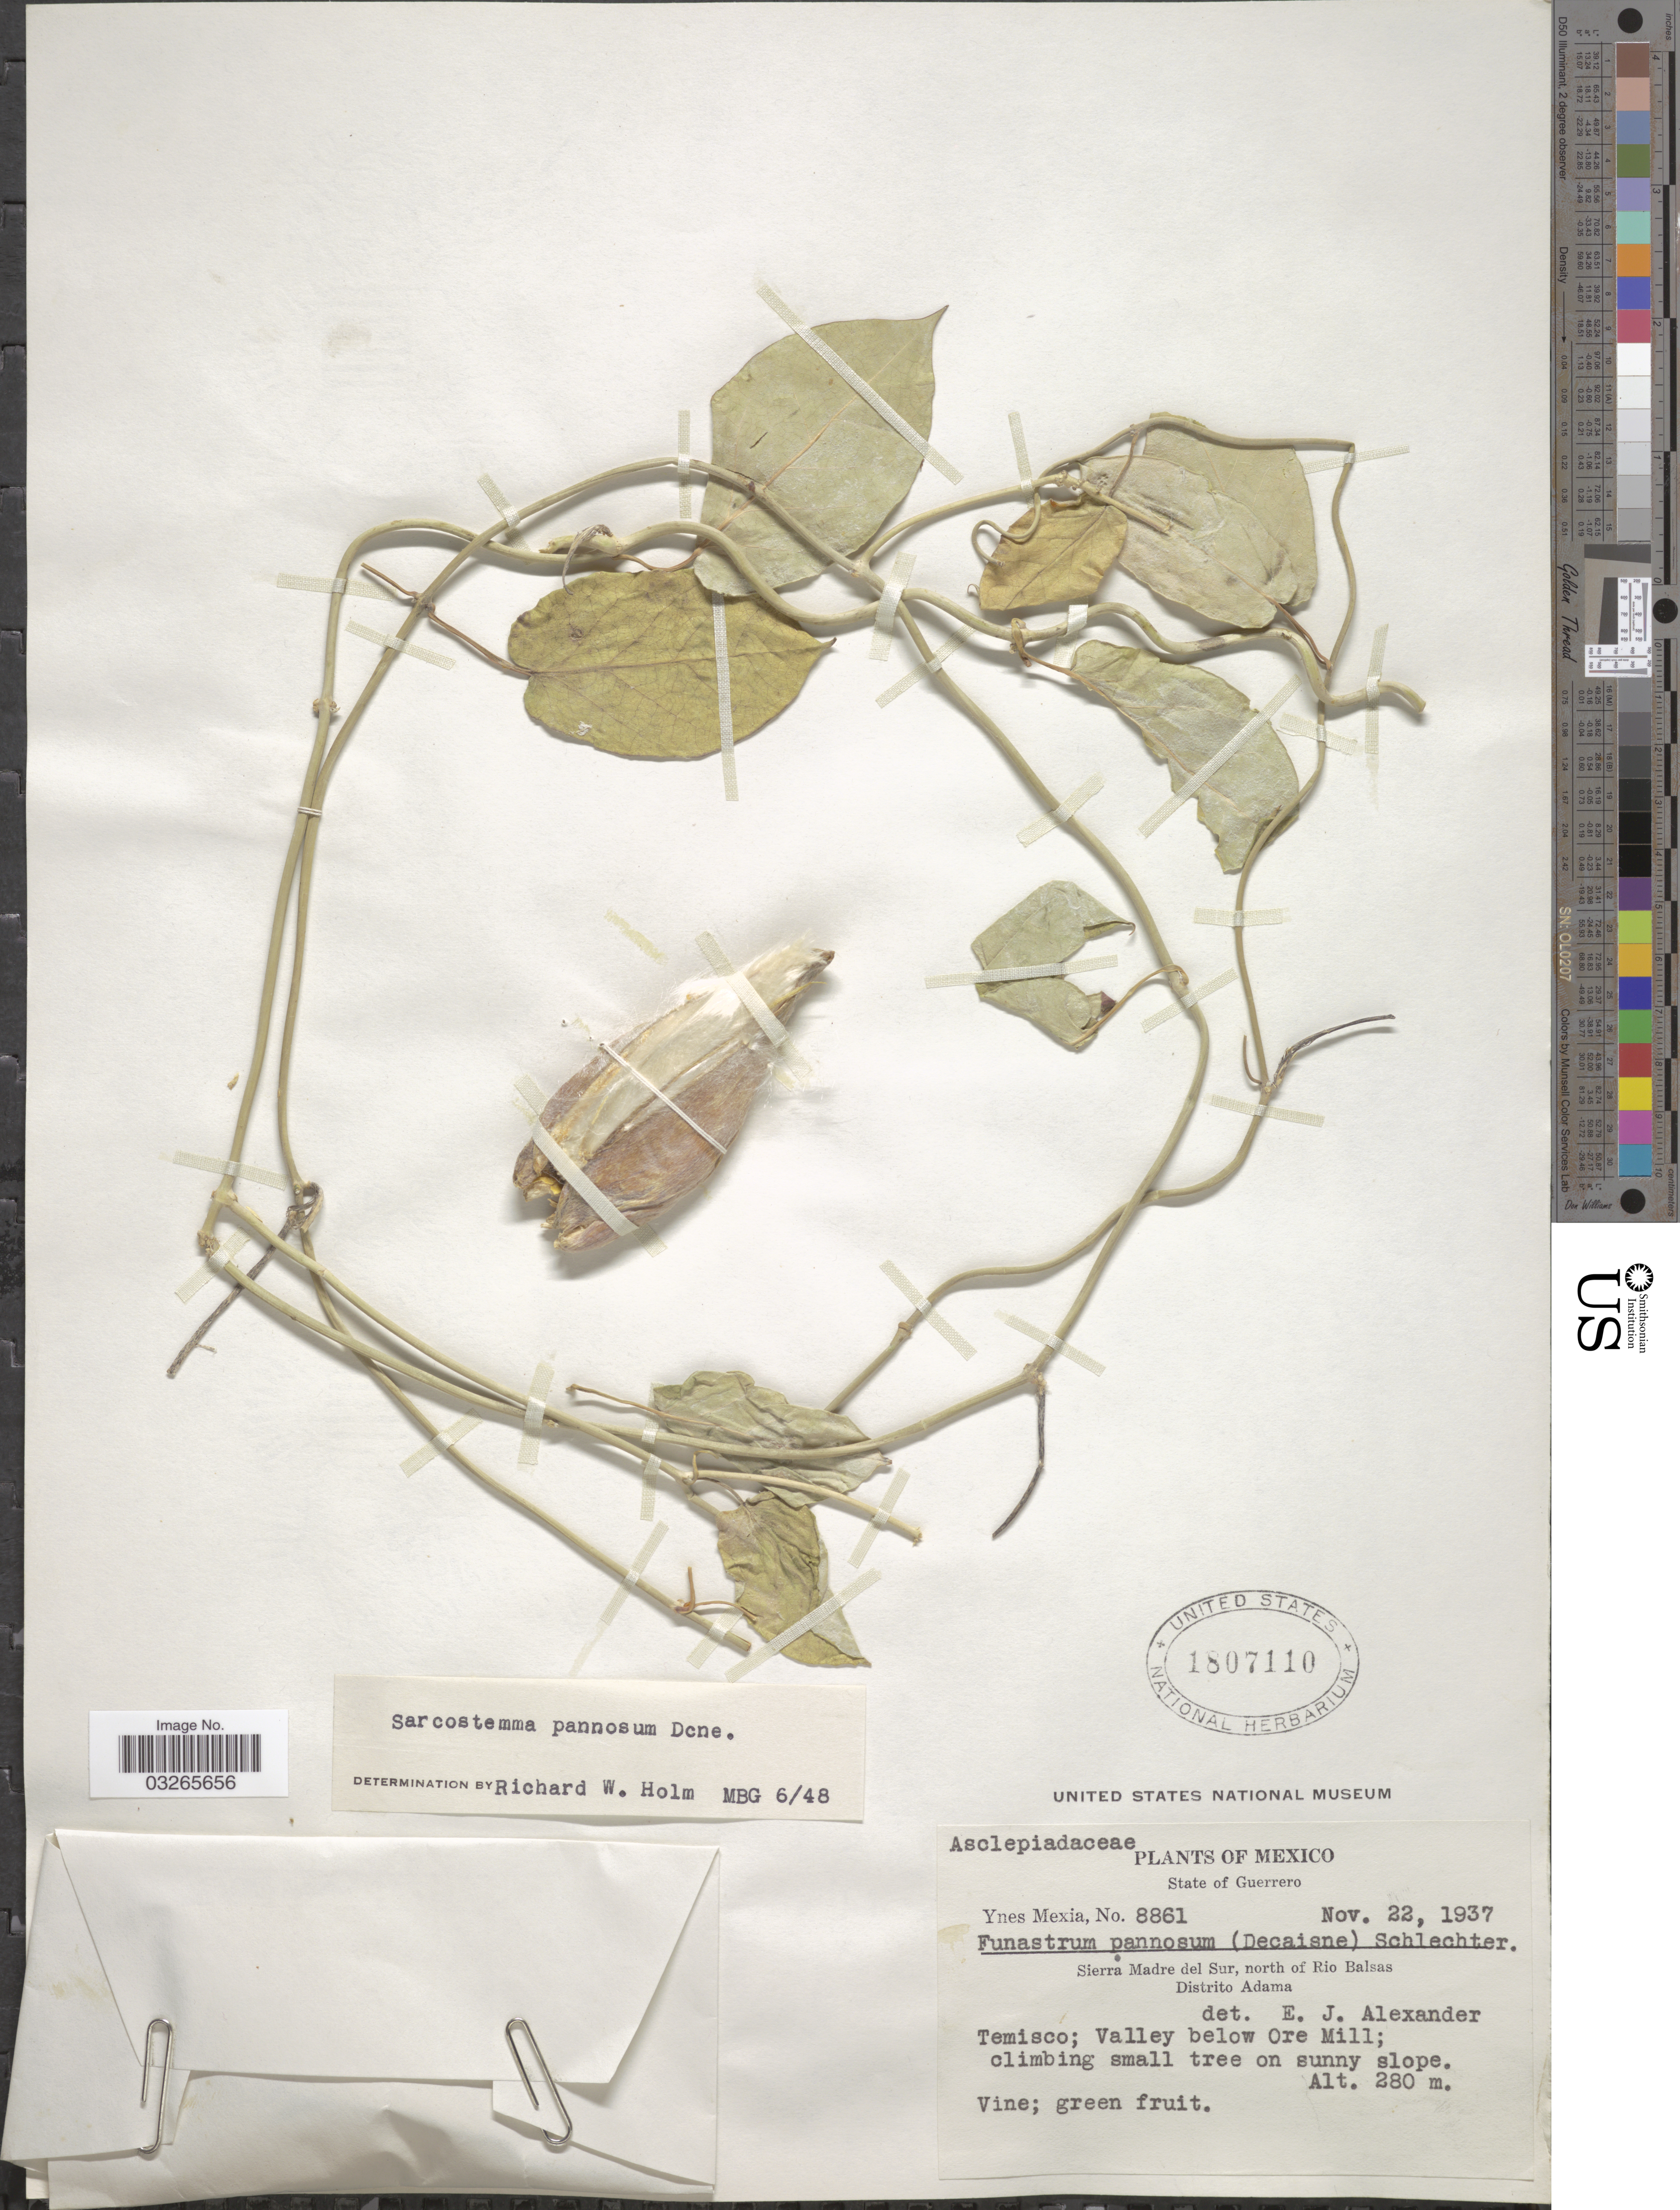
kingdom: Plantae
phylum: Tracheophyta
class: Magnoliopsida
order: Gentianales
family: Apocynaceae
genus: Sarcostemma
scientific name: Sarcostemma pannosum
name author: Decne.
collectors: Y. Mexia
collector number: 8861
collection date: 1937-11-22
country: Mexico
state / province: Guerrero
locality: Temisco; Valley below Ore Mill, Sierra Madre del Sur, north of Rio Balsas, Distrito Adama.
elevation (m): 280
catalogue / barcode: US 1807110